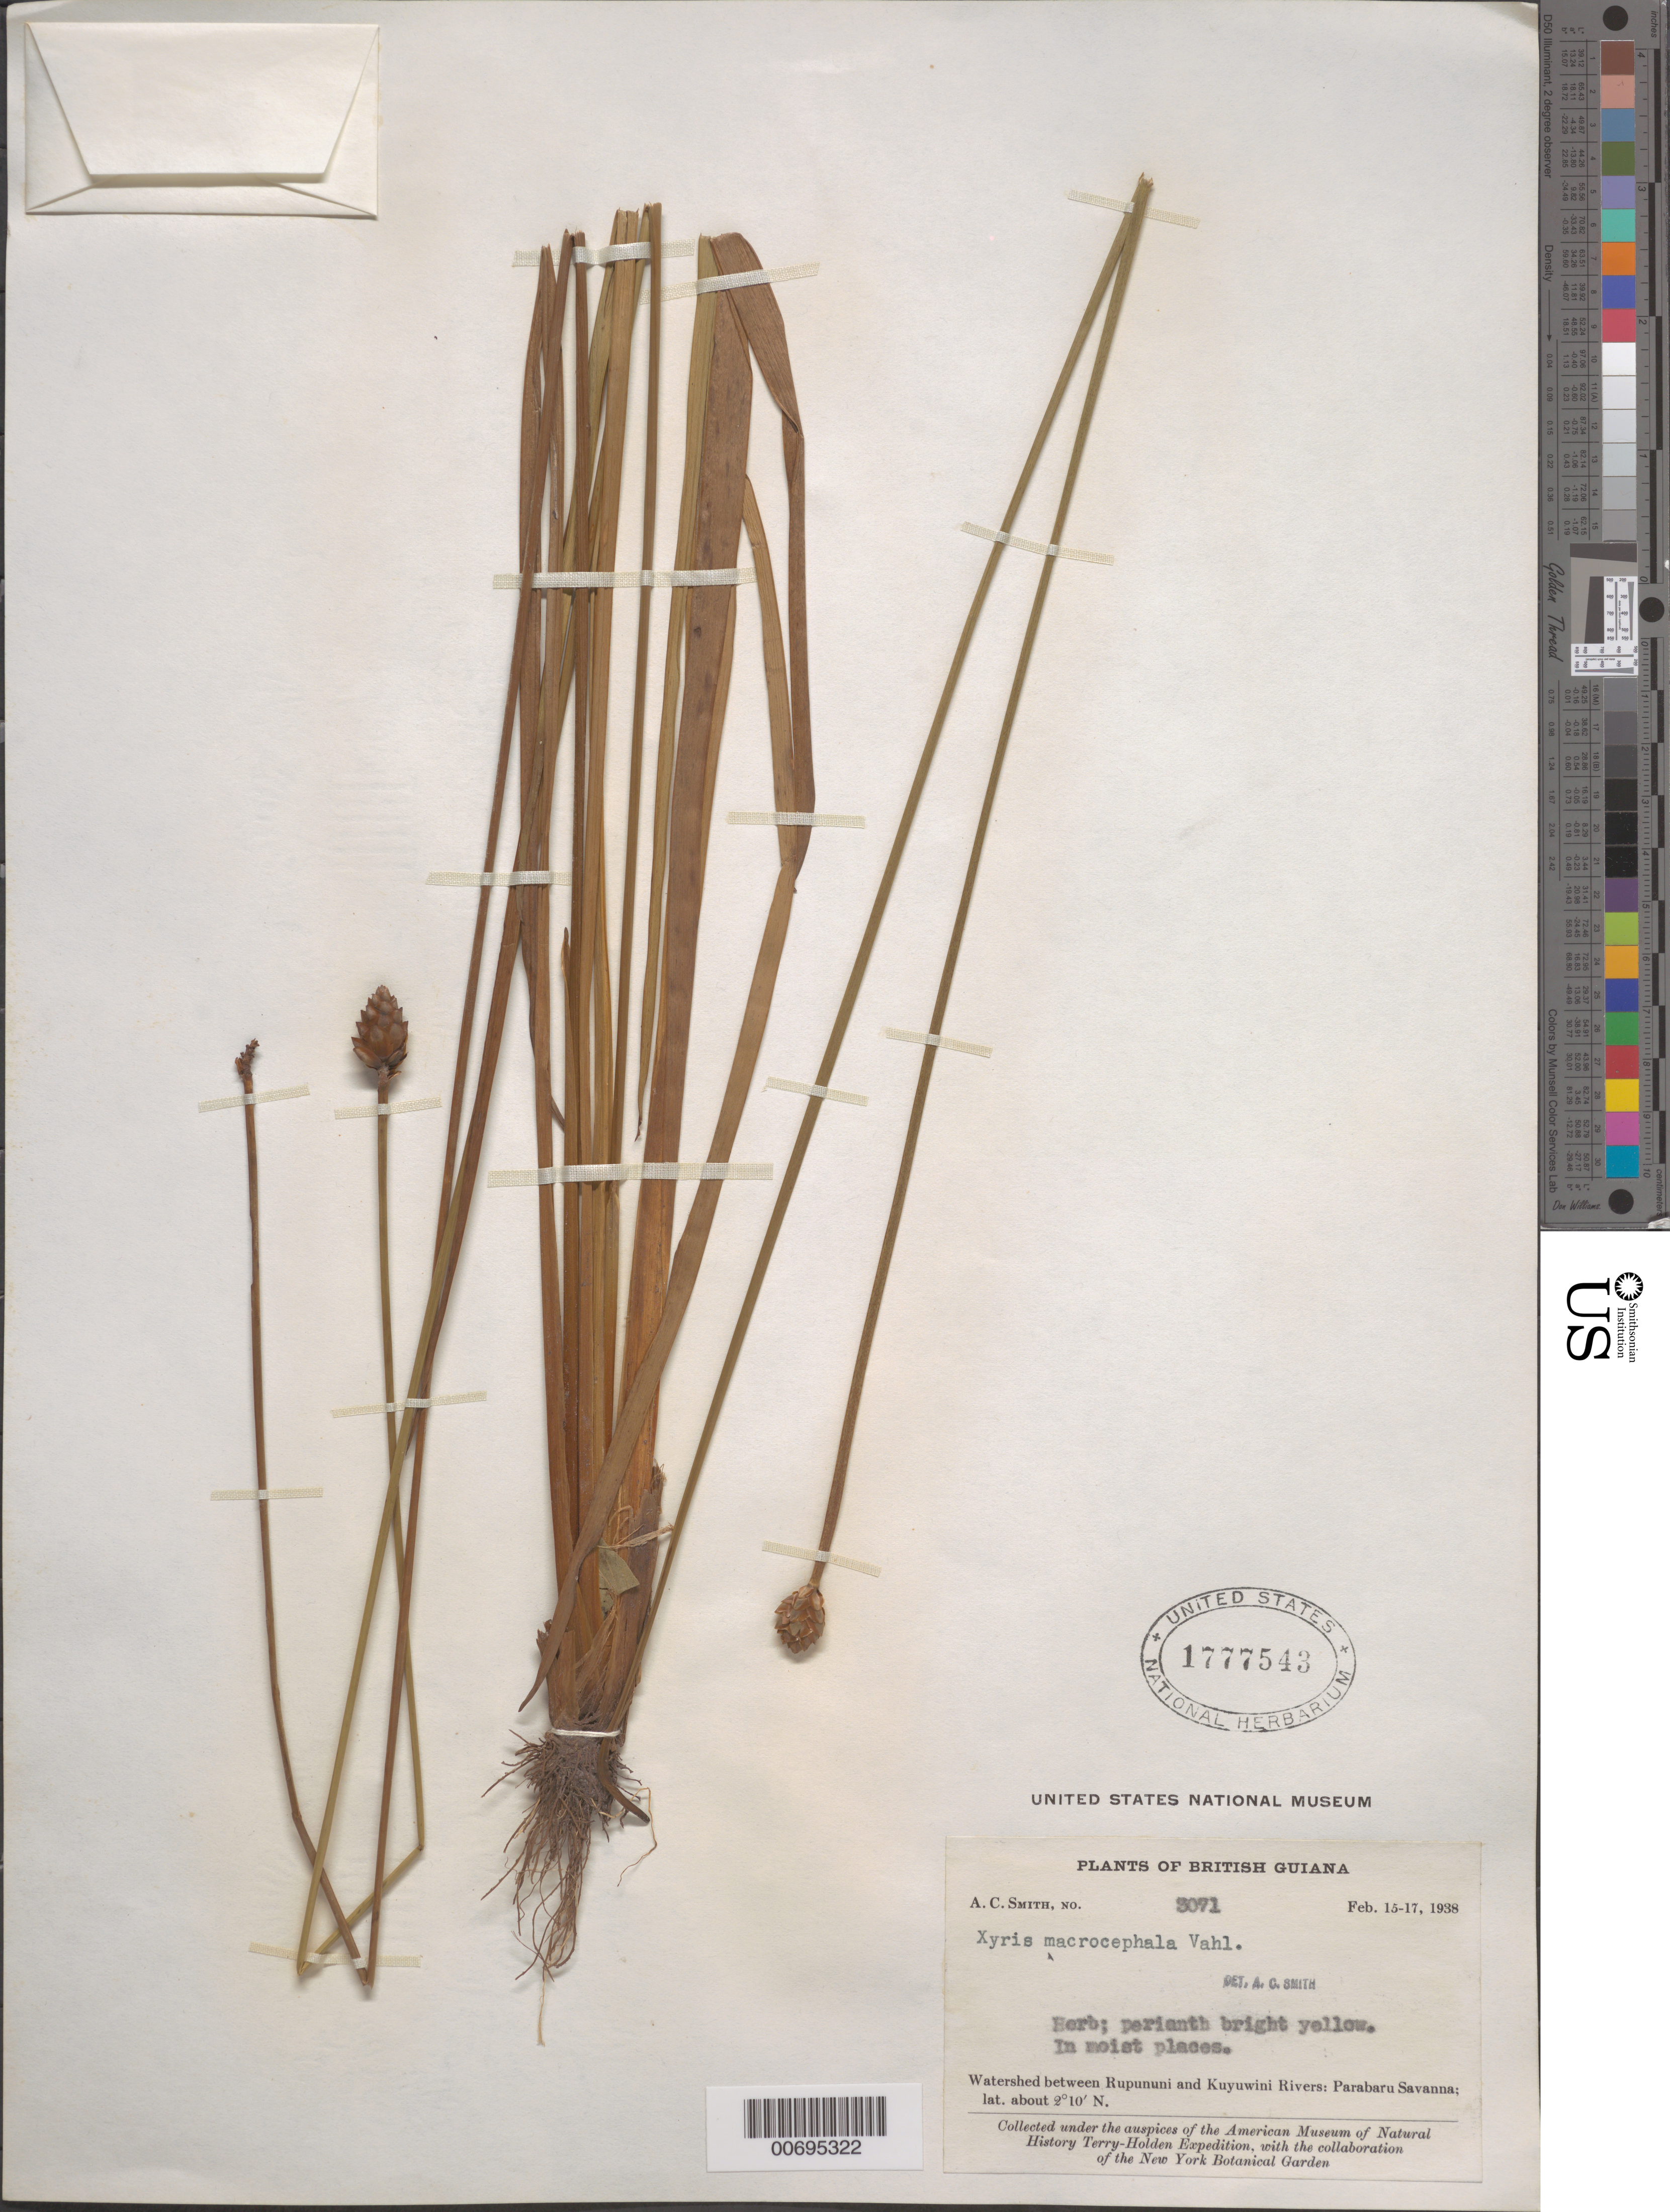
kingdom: Plantae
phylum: Tracheophyta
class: Liliopsida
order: Poales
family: Xyridaceae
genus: Xyris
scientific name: Xyris macrocephala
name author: Vahl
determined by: Smith, A. C.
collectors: A. C. Smith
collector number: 3071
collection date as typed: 15-Feb-38 to 17-Feb-38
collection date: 1938-02-15/1938-02-17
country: Guyana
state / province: U. Takutu-U. Essequibo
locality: Rupununi R., watershed between it and Kuyuwini R; Parabaru Savanna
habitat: Moist places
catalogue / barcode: US 1777543